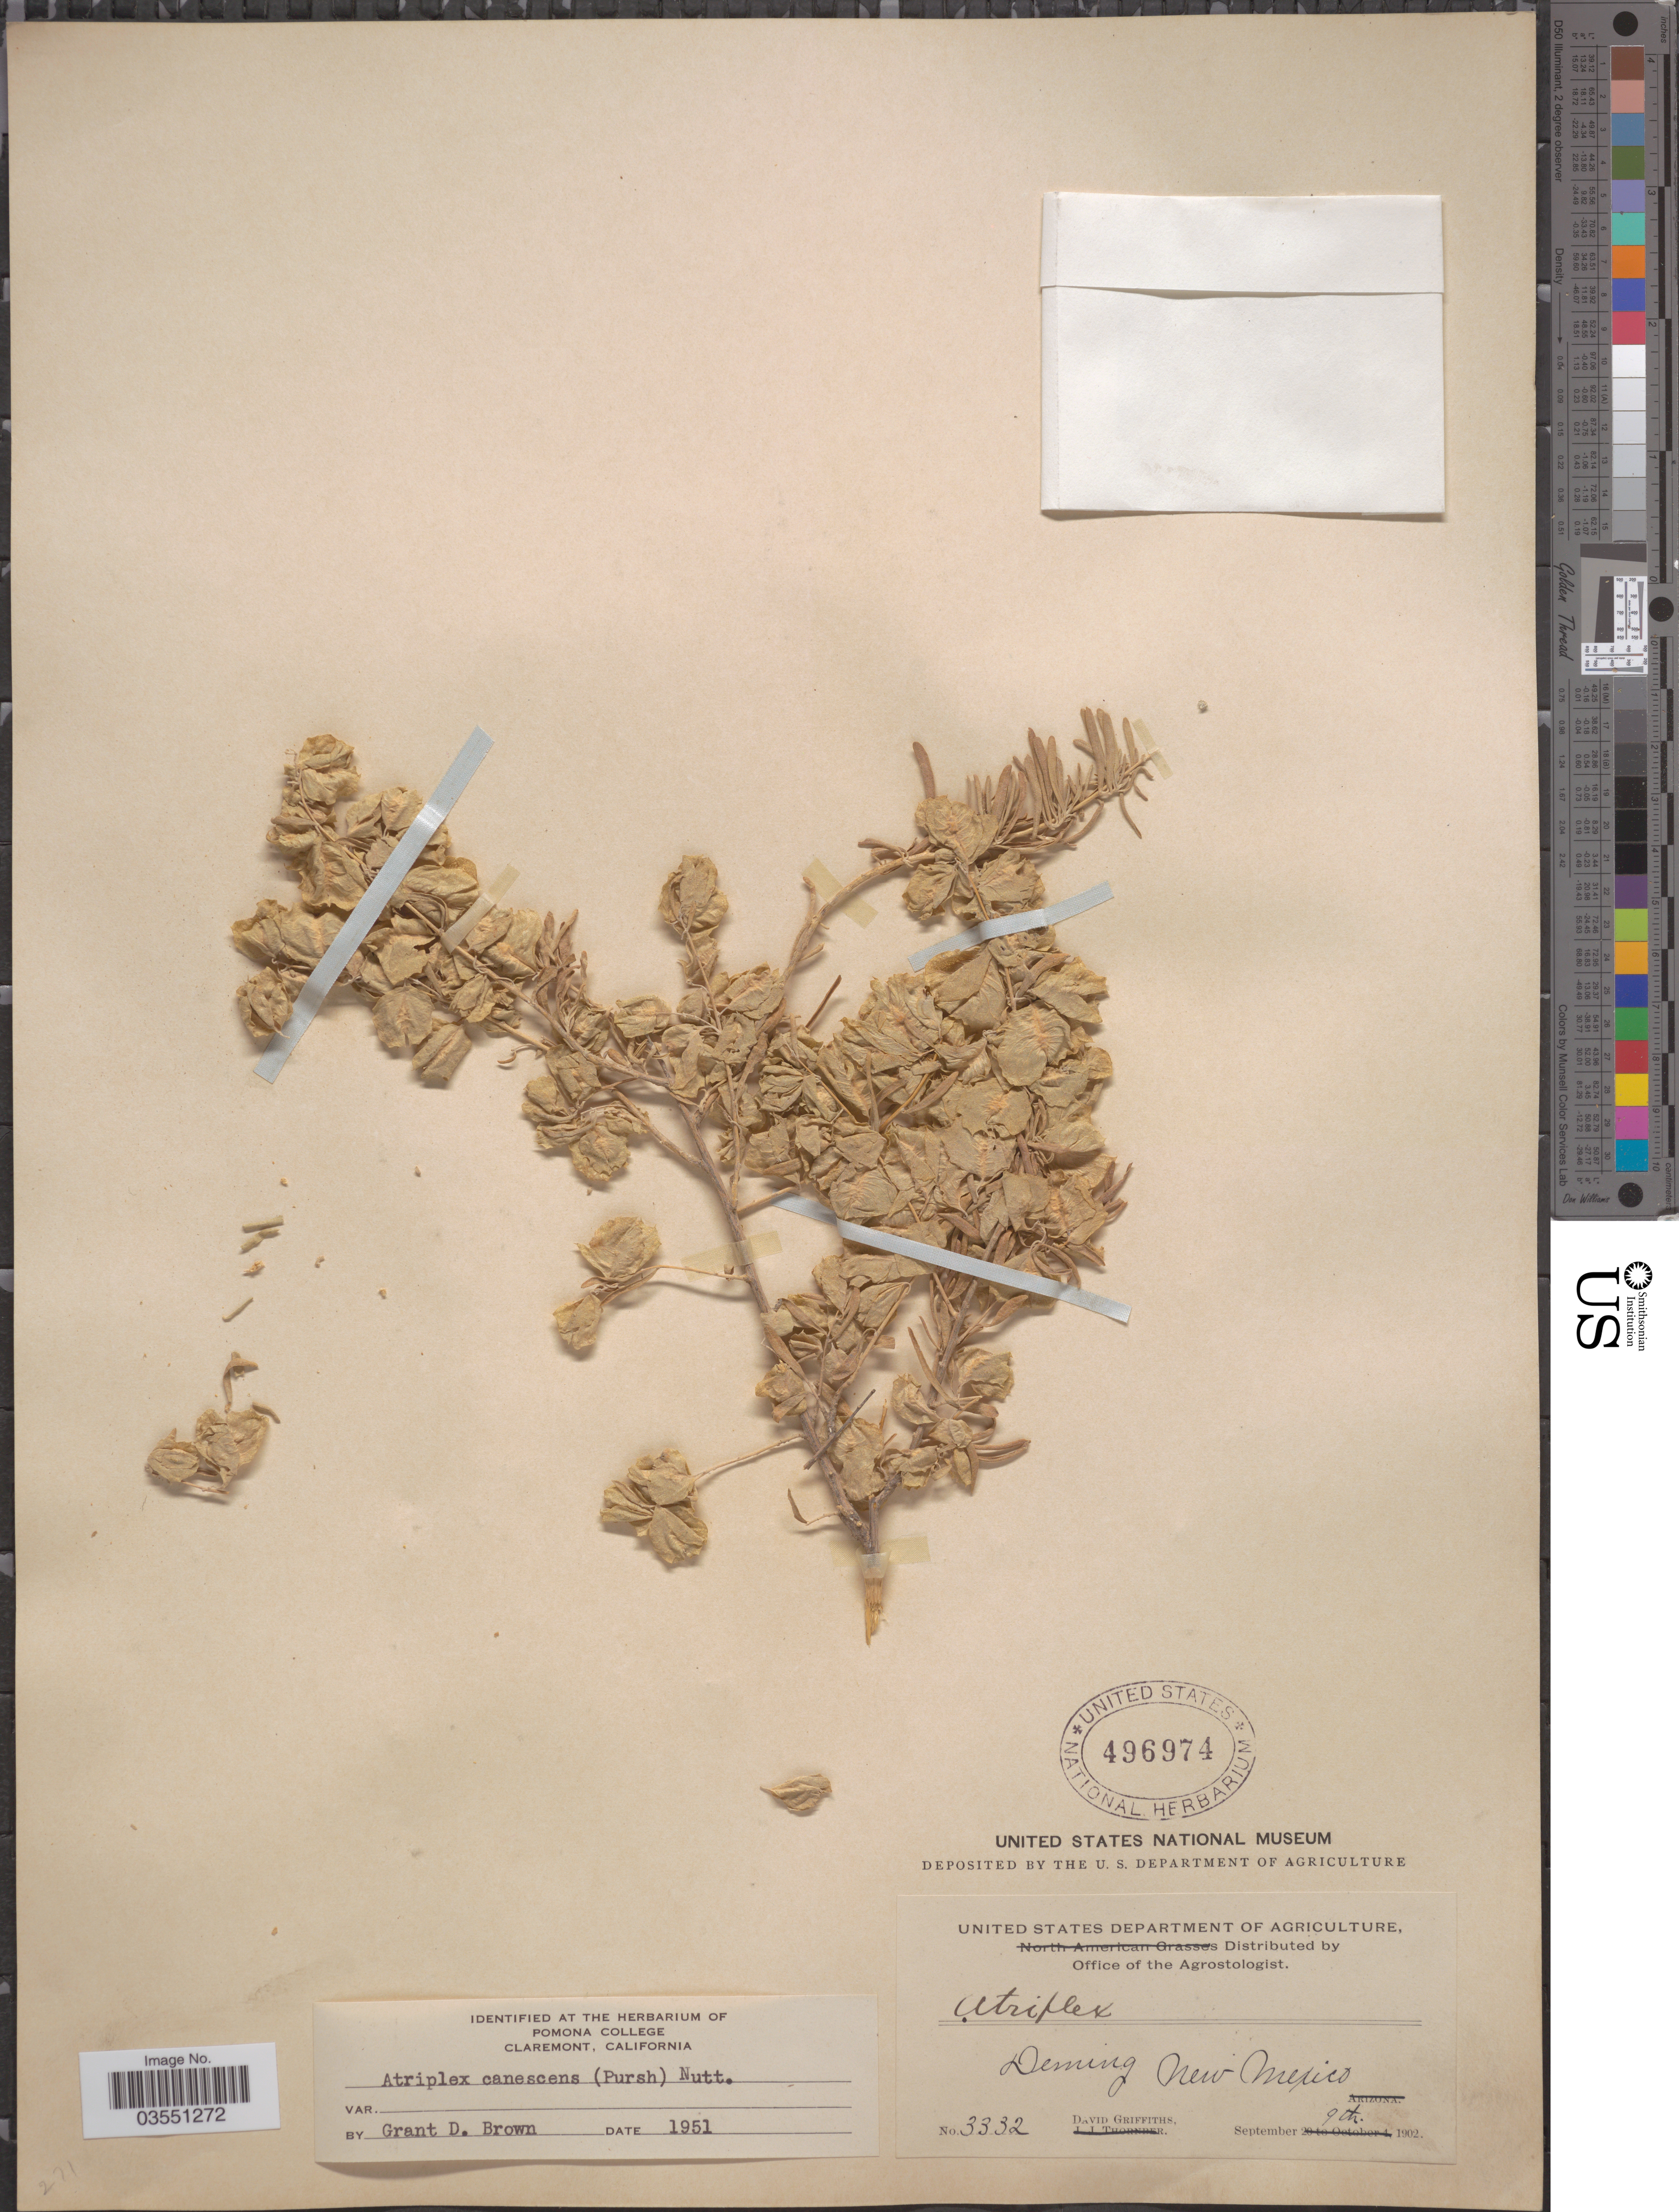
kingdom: Plantae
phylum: Tracheophyta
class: Magnoliopsida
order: Caryophyllales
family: Amaranthaceae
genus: Atriplex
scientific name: Atriplex canescens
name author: (Pursh) Nutt.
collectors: D. Griffiths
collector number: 3332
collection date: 1902-09-09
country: United States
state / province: New Mexico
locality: Deming.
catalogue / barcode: US 496974